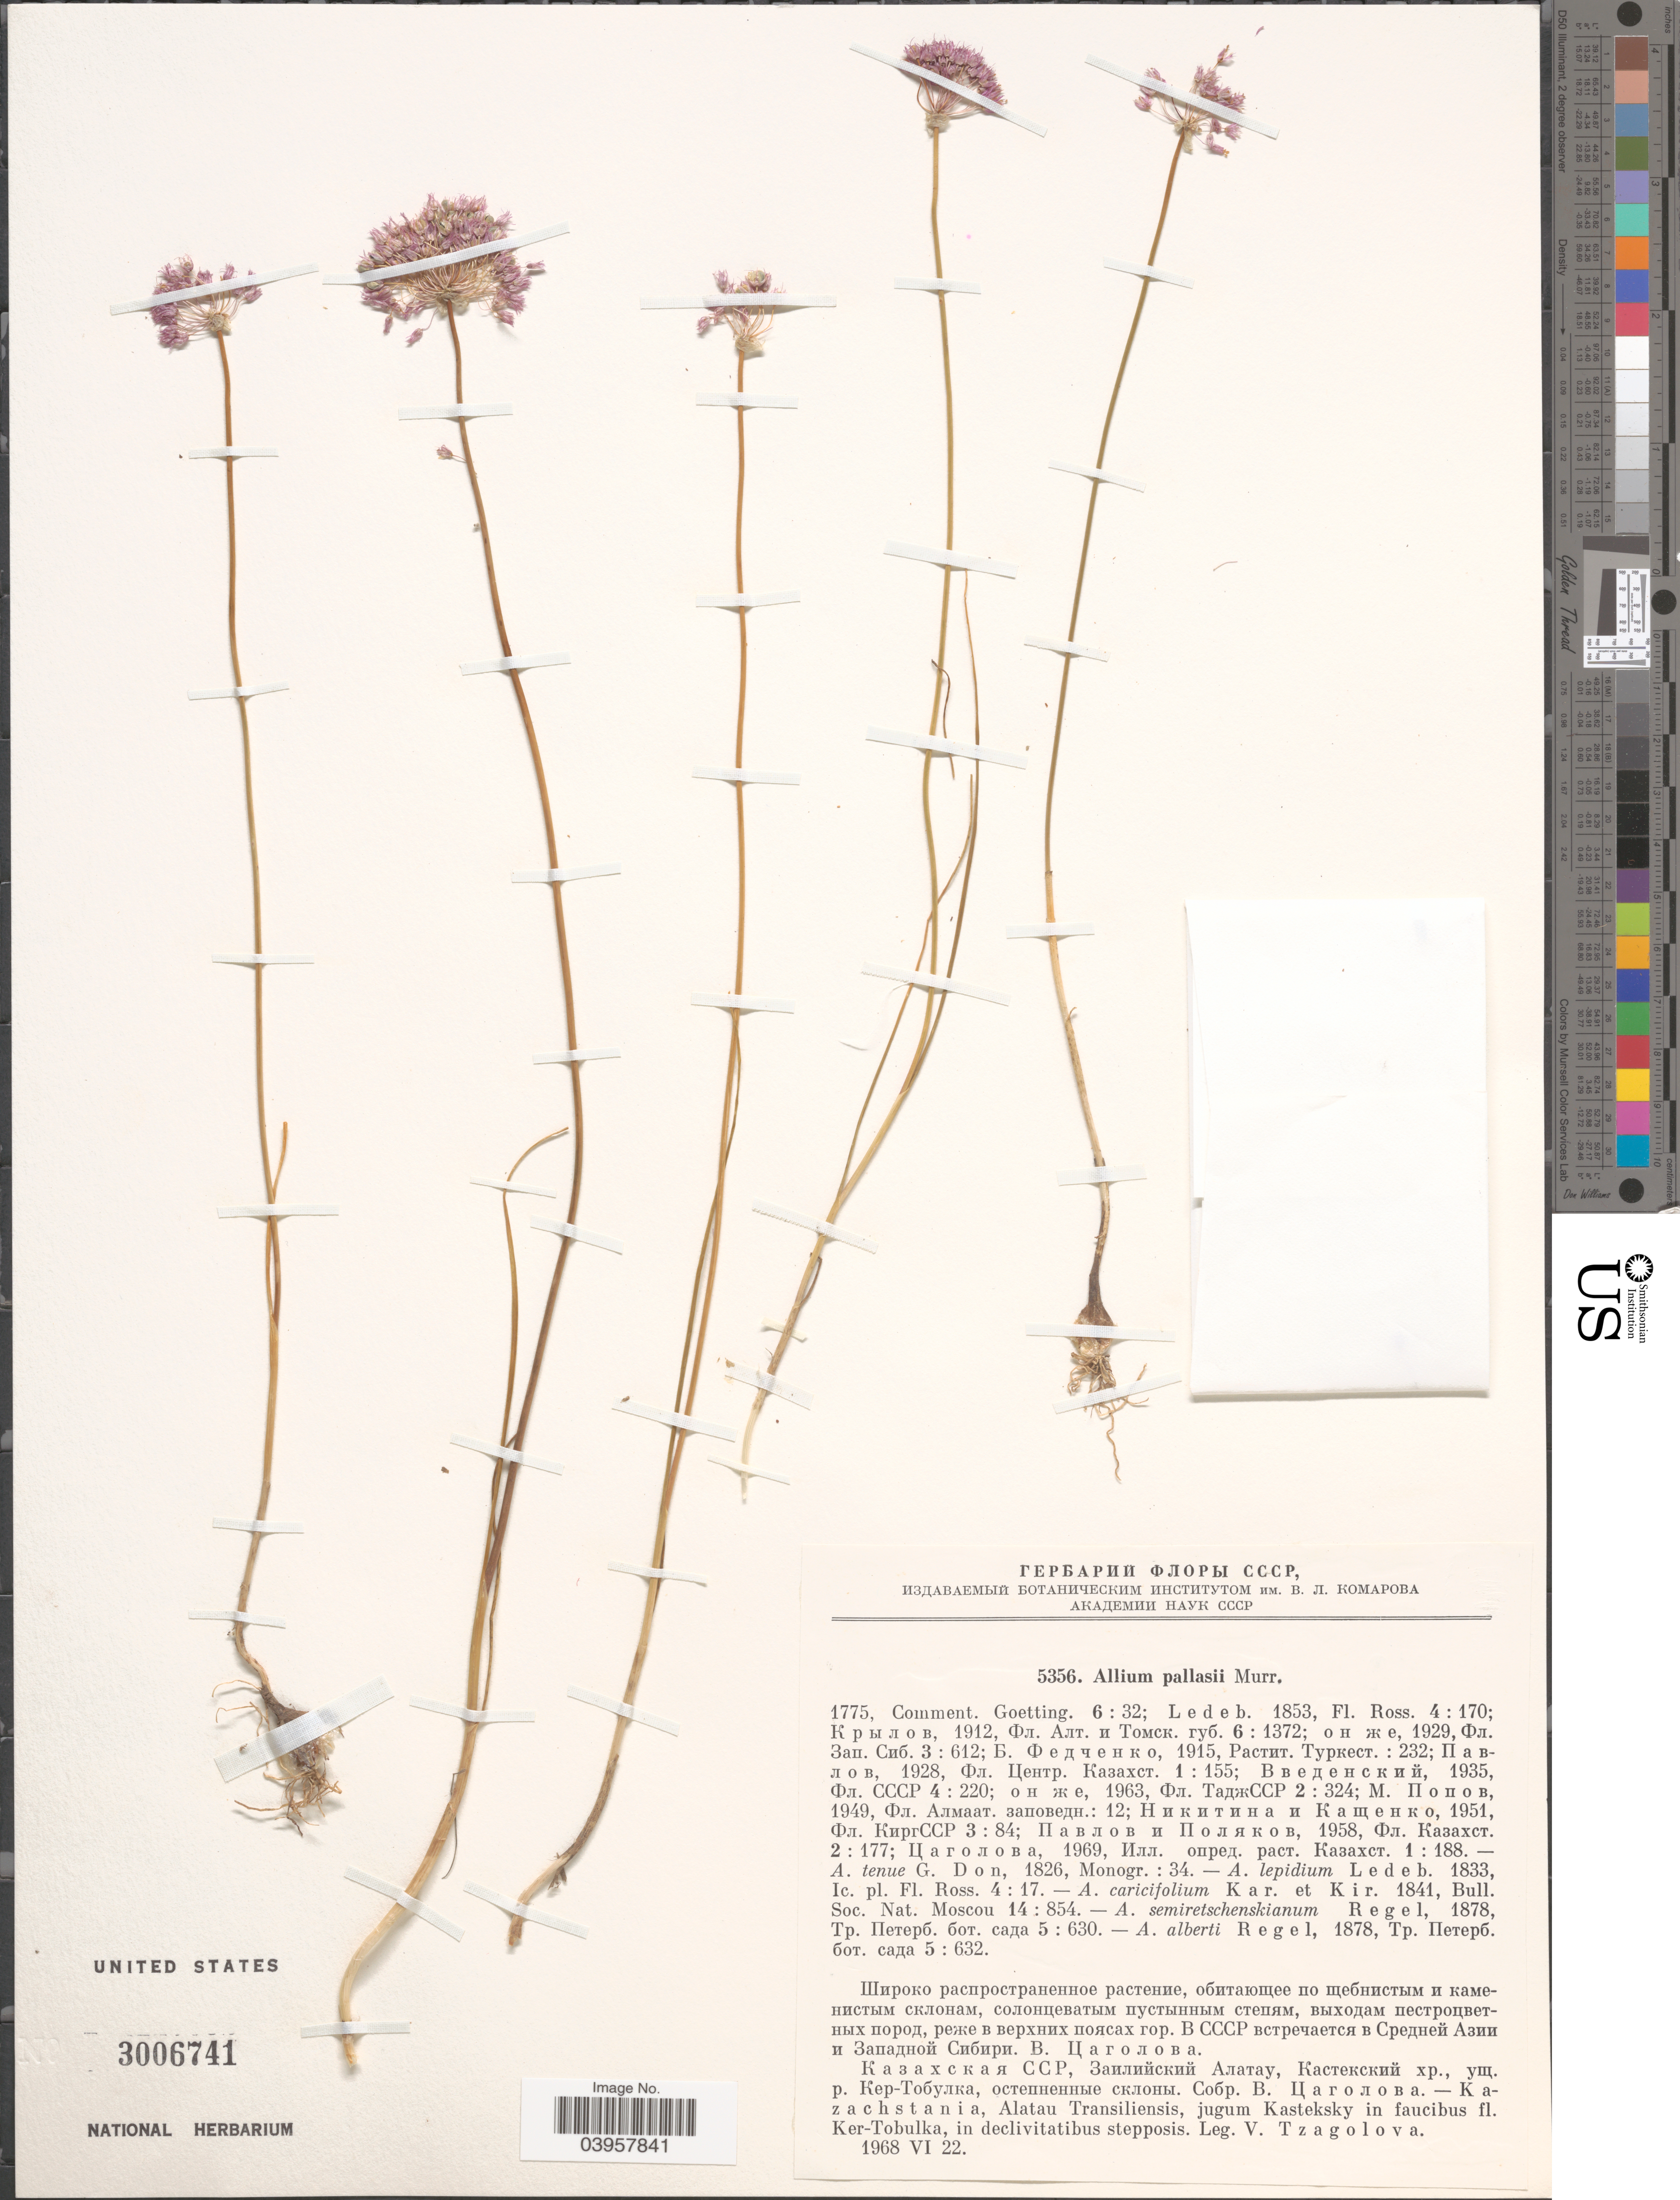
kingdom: Plantae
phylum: Tracheophyta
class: Liliopsida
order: Asparagales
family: Amaryllidaceae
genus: Allium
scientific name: Allium pallasii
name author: Murray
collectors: V. Tzagolova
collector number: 5356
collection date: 1968-06-22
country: Kazakhstan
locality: Kazachstania, Alatau Transiliensis, jugum Kasteksky in faucibus fl. Ker-Tobulka.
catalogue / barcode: US 3006741